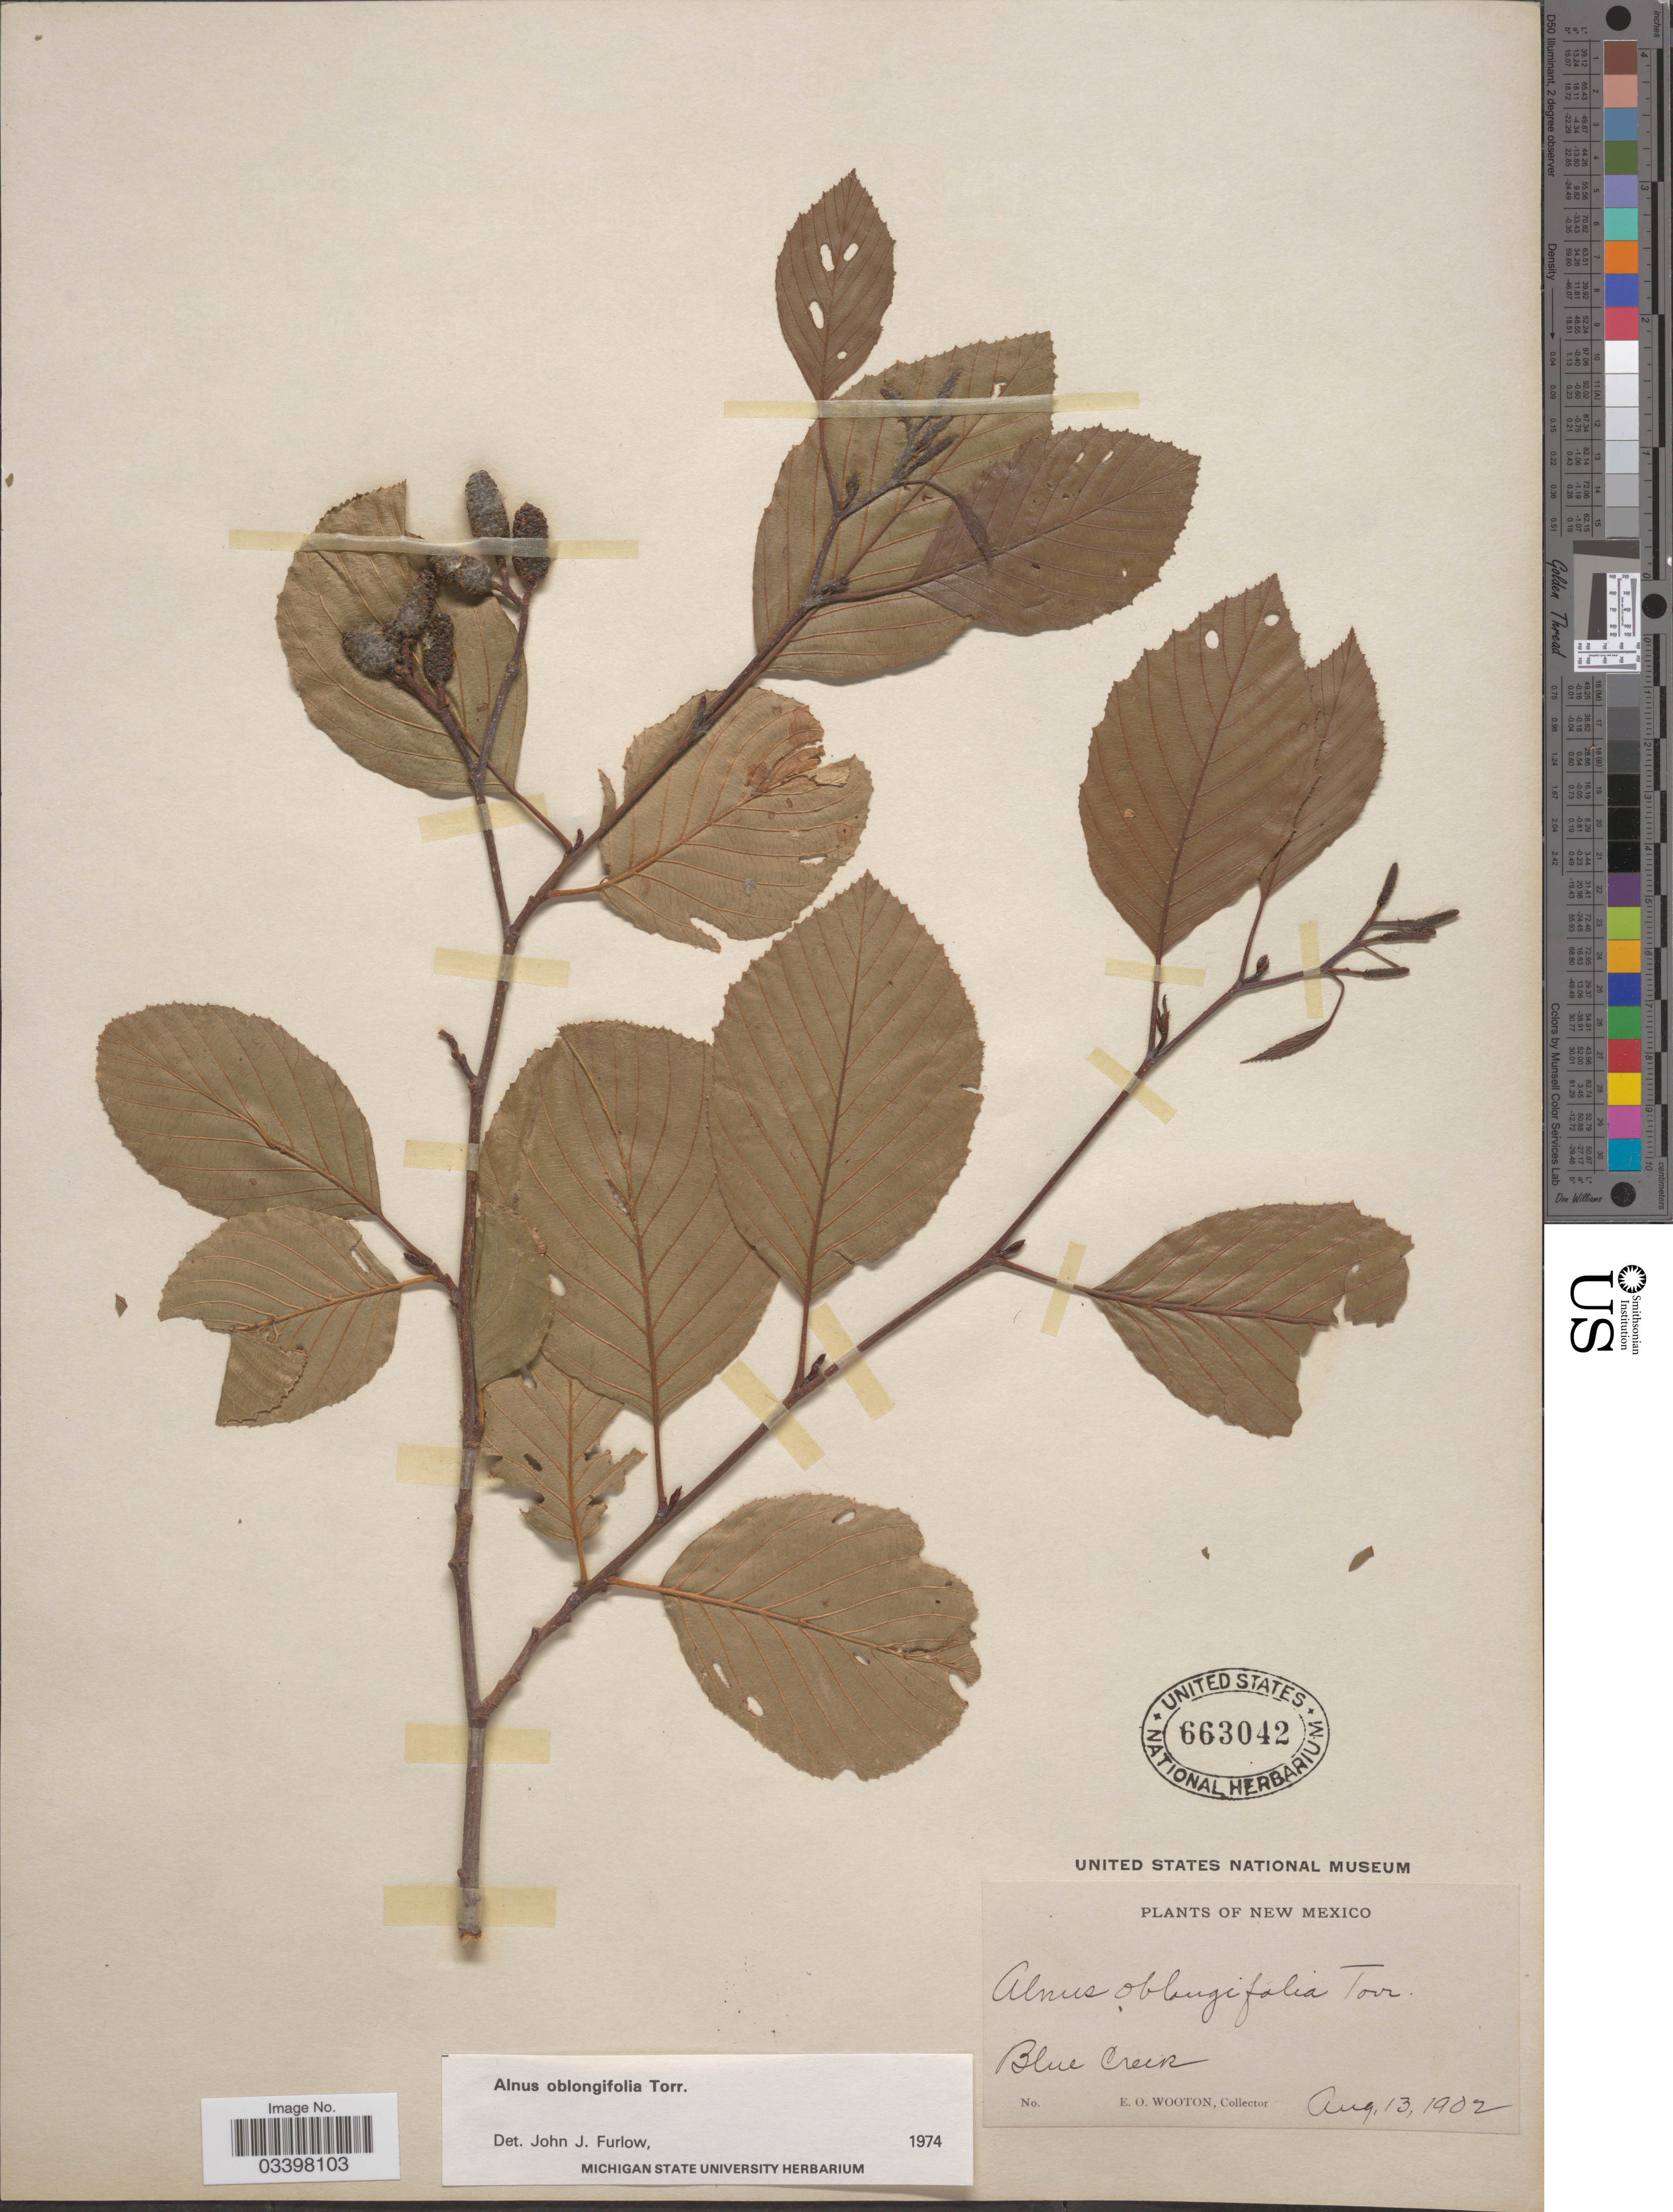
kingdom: Plantae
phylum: Tracheophyta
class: Magnoliopsida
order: Fagales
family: Betulaceae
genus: Alnus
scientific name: Alnus oblongifolia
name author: Torr. in Emory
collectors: E. O. Wooton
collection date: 1902-08-13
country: United States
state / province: New Mexico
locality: Blue Creek.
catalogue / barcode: US 663042